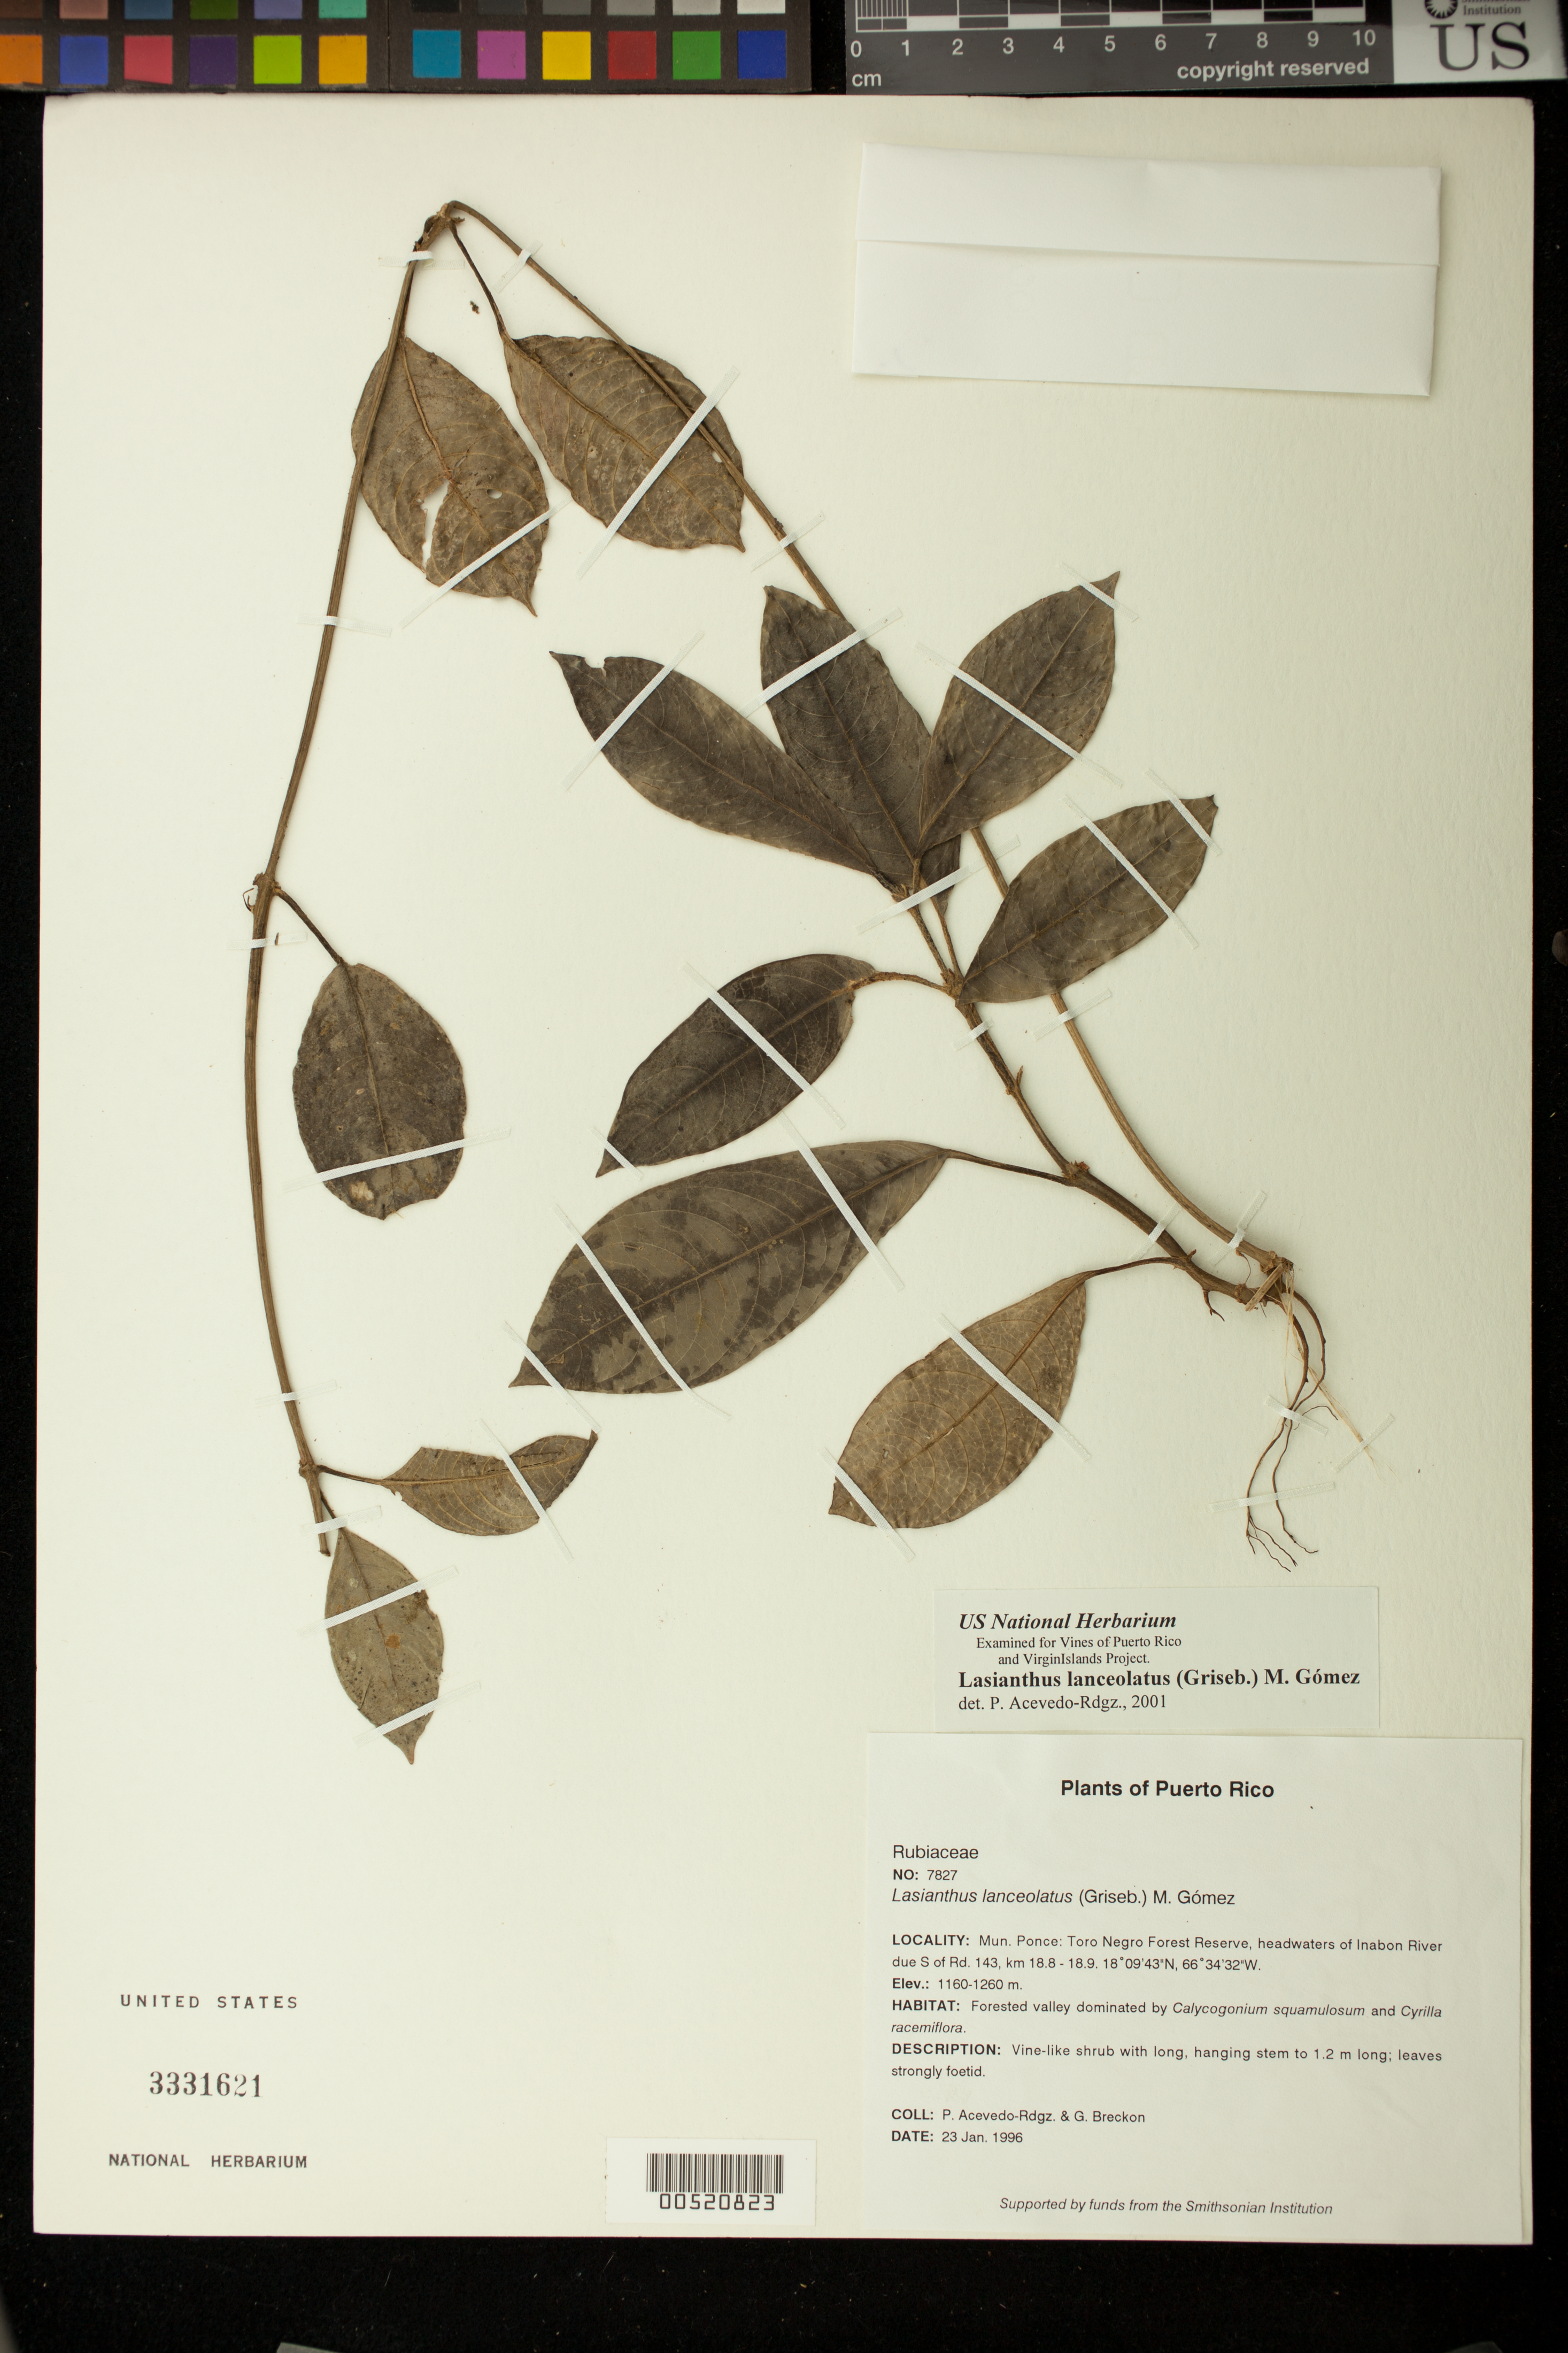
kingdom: Plantae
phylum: Tracheophyta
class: Magnoliopsida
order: Gentianales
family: Rubiaceae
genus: Lasianthus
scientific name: Lasianthus lanceolatus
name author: (Griseb.) Urb.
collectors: P. Acevedo-Rodr. & G. J. Breckon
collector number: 7827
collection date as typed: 23 Jan 1996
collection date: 1996-01-23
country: Puerto Rico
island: Puerto Rico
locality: Mun. Ponce: Toro Negro Forest Reserve, headwaters of Inabon River due S of Rd. 143, km 18.8 - 18.9.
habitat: Forested valley.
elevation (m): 1160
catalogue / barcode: US 3331621